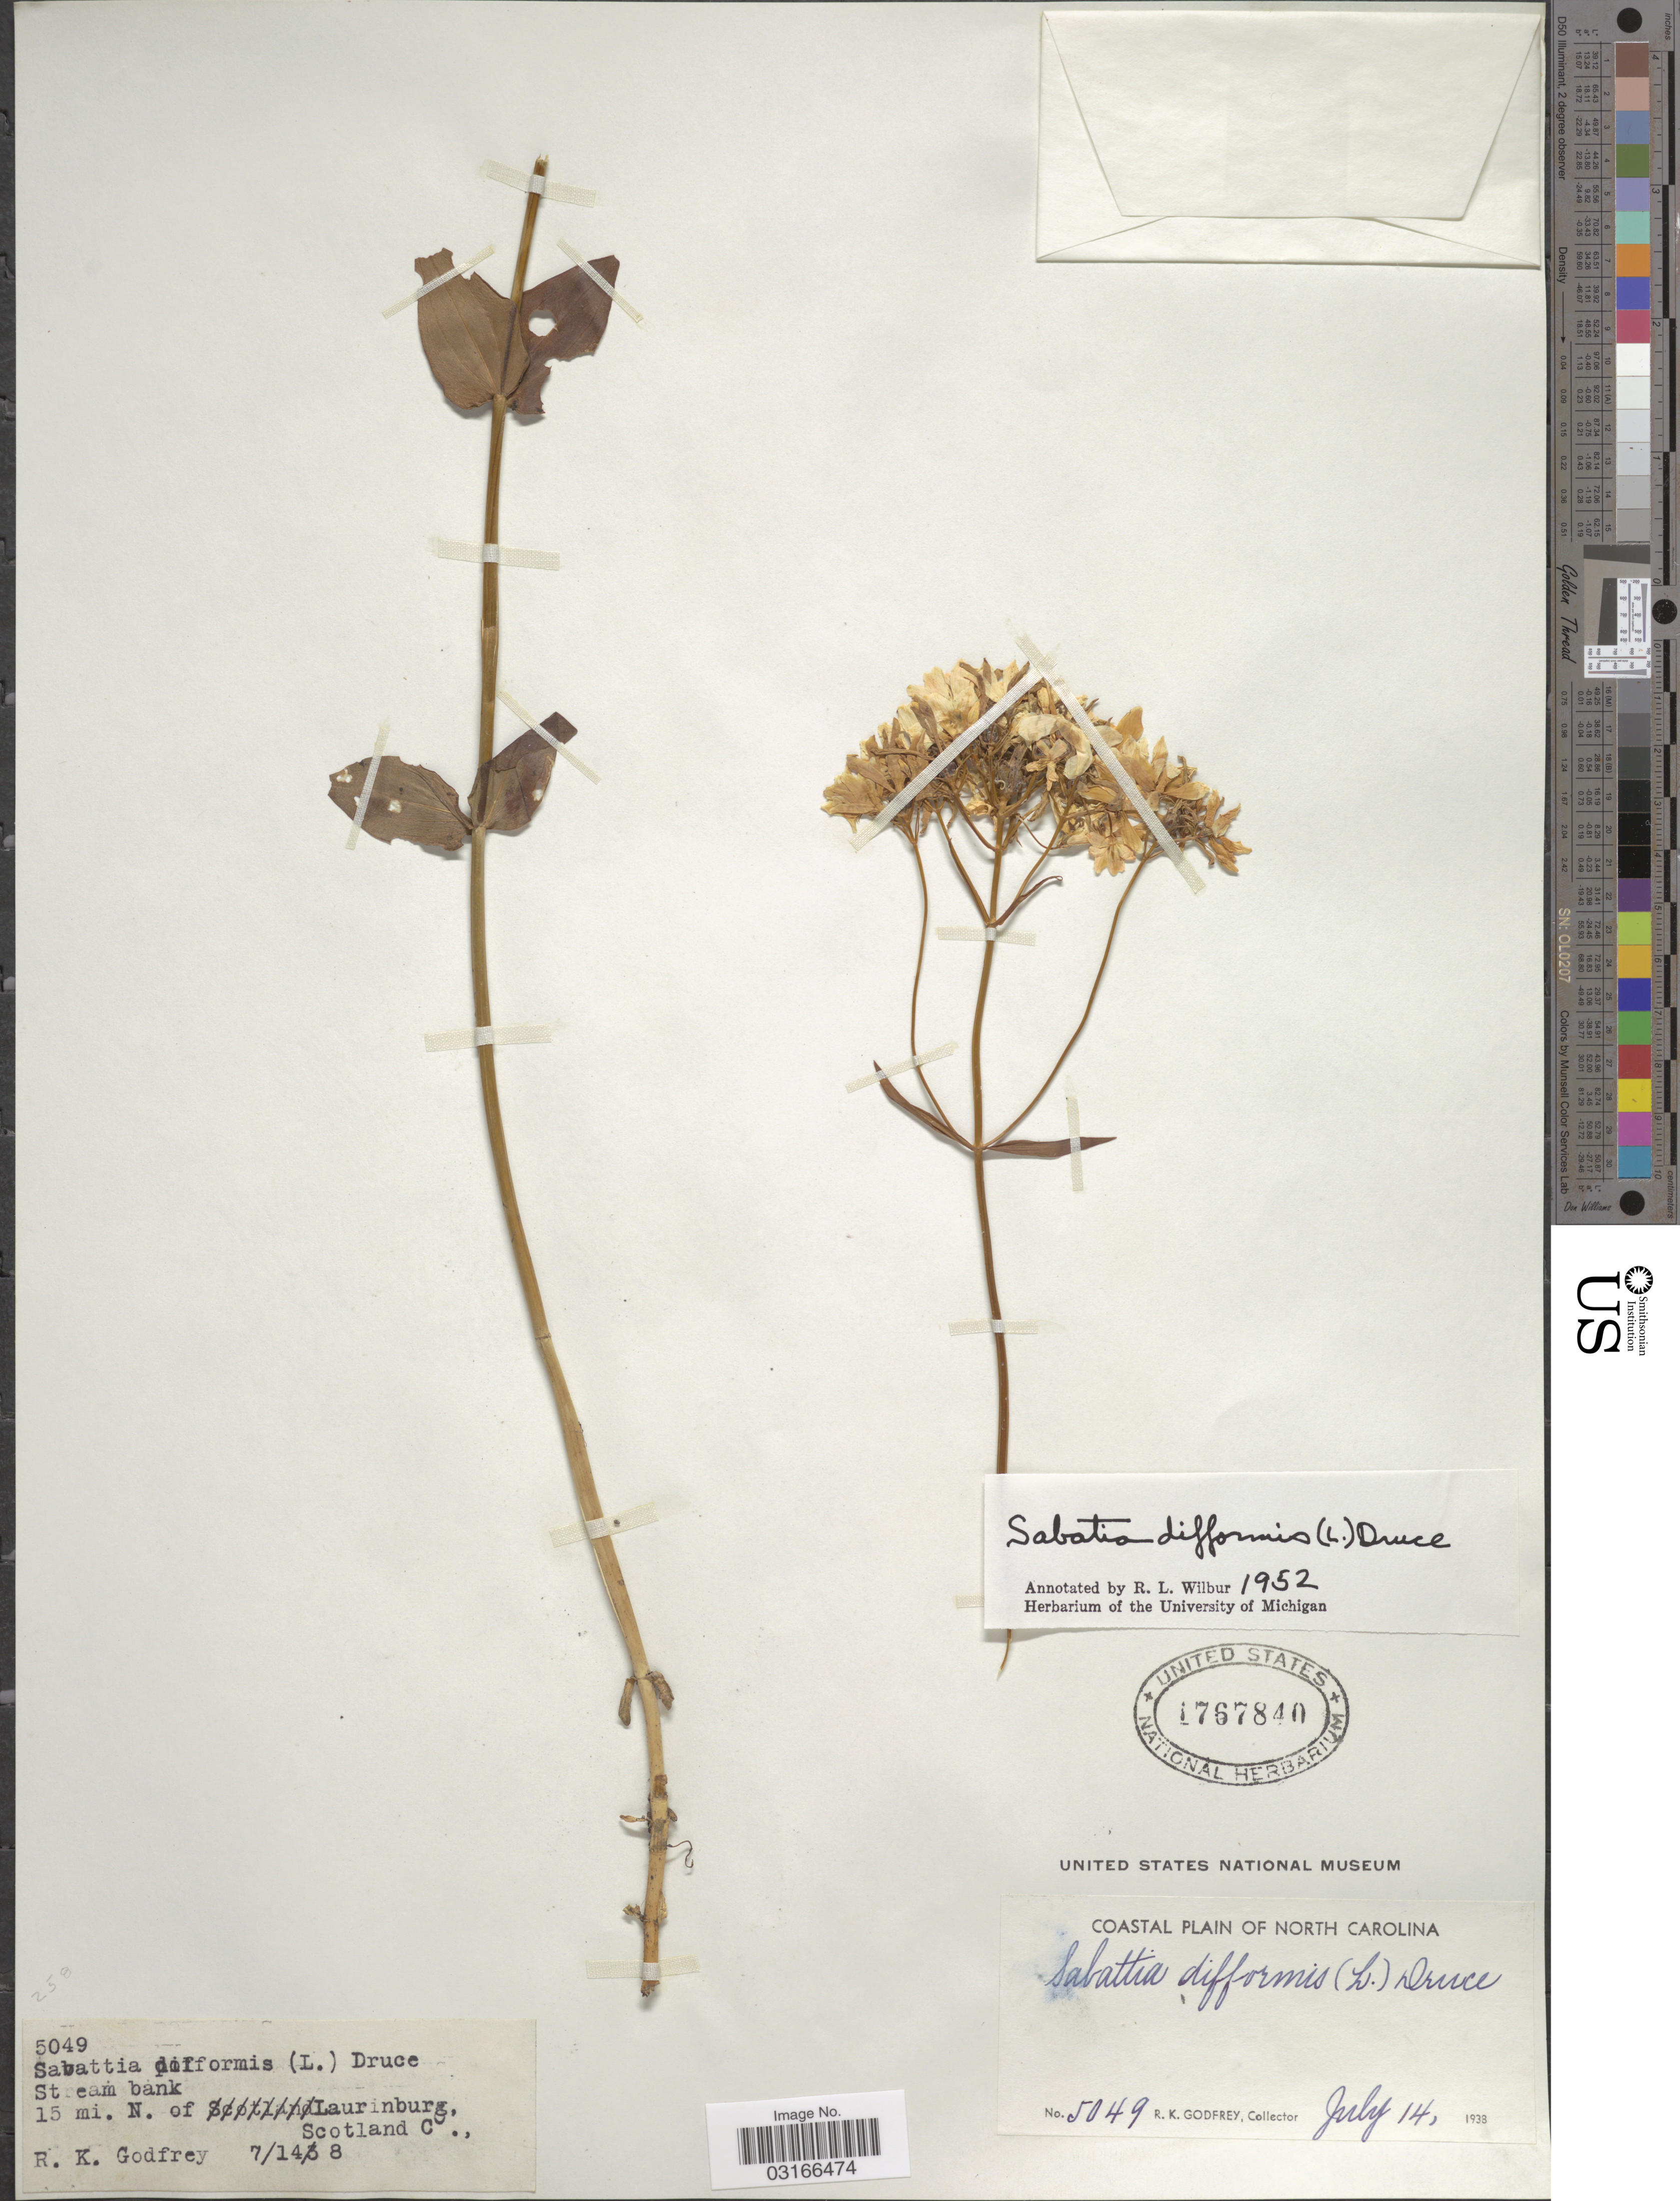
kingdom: Plantae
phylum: Tracheophyta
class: Magnoliopsida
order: Gentianales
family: Gentianaceae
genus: Sabatia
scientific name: Sabatia difformis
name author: (L.) Druce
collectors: R. K. Godfrey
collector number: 5049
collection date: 1938-07-14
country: United States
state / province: North Carolina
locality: Coastal Plain of North Carolina, Stream bank, 15 mi. N. of Laurinburg, Scotland C.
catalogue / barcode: US 1767840